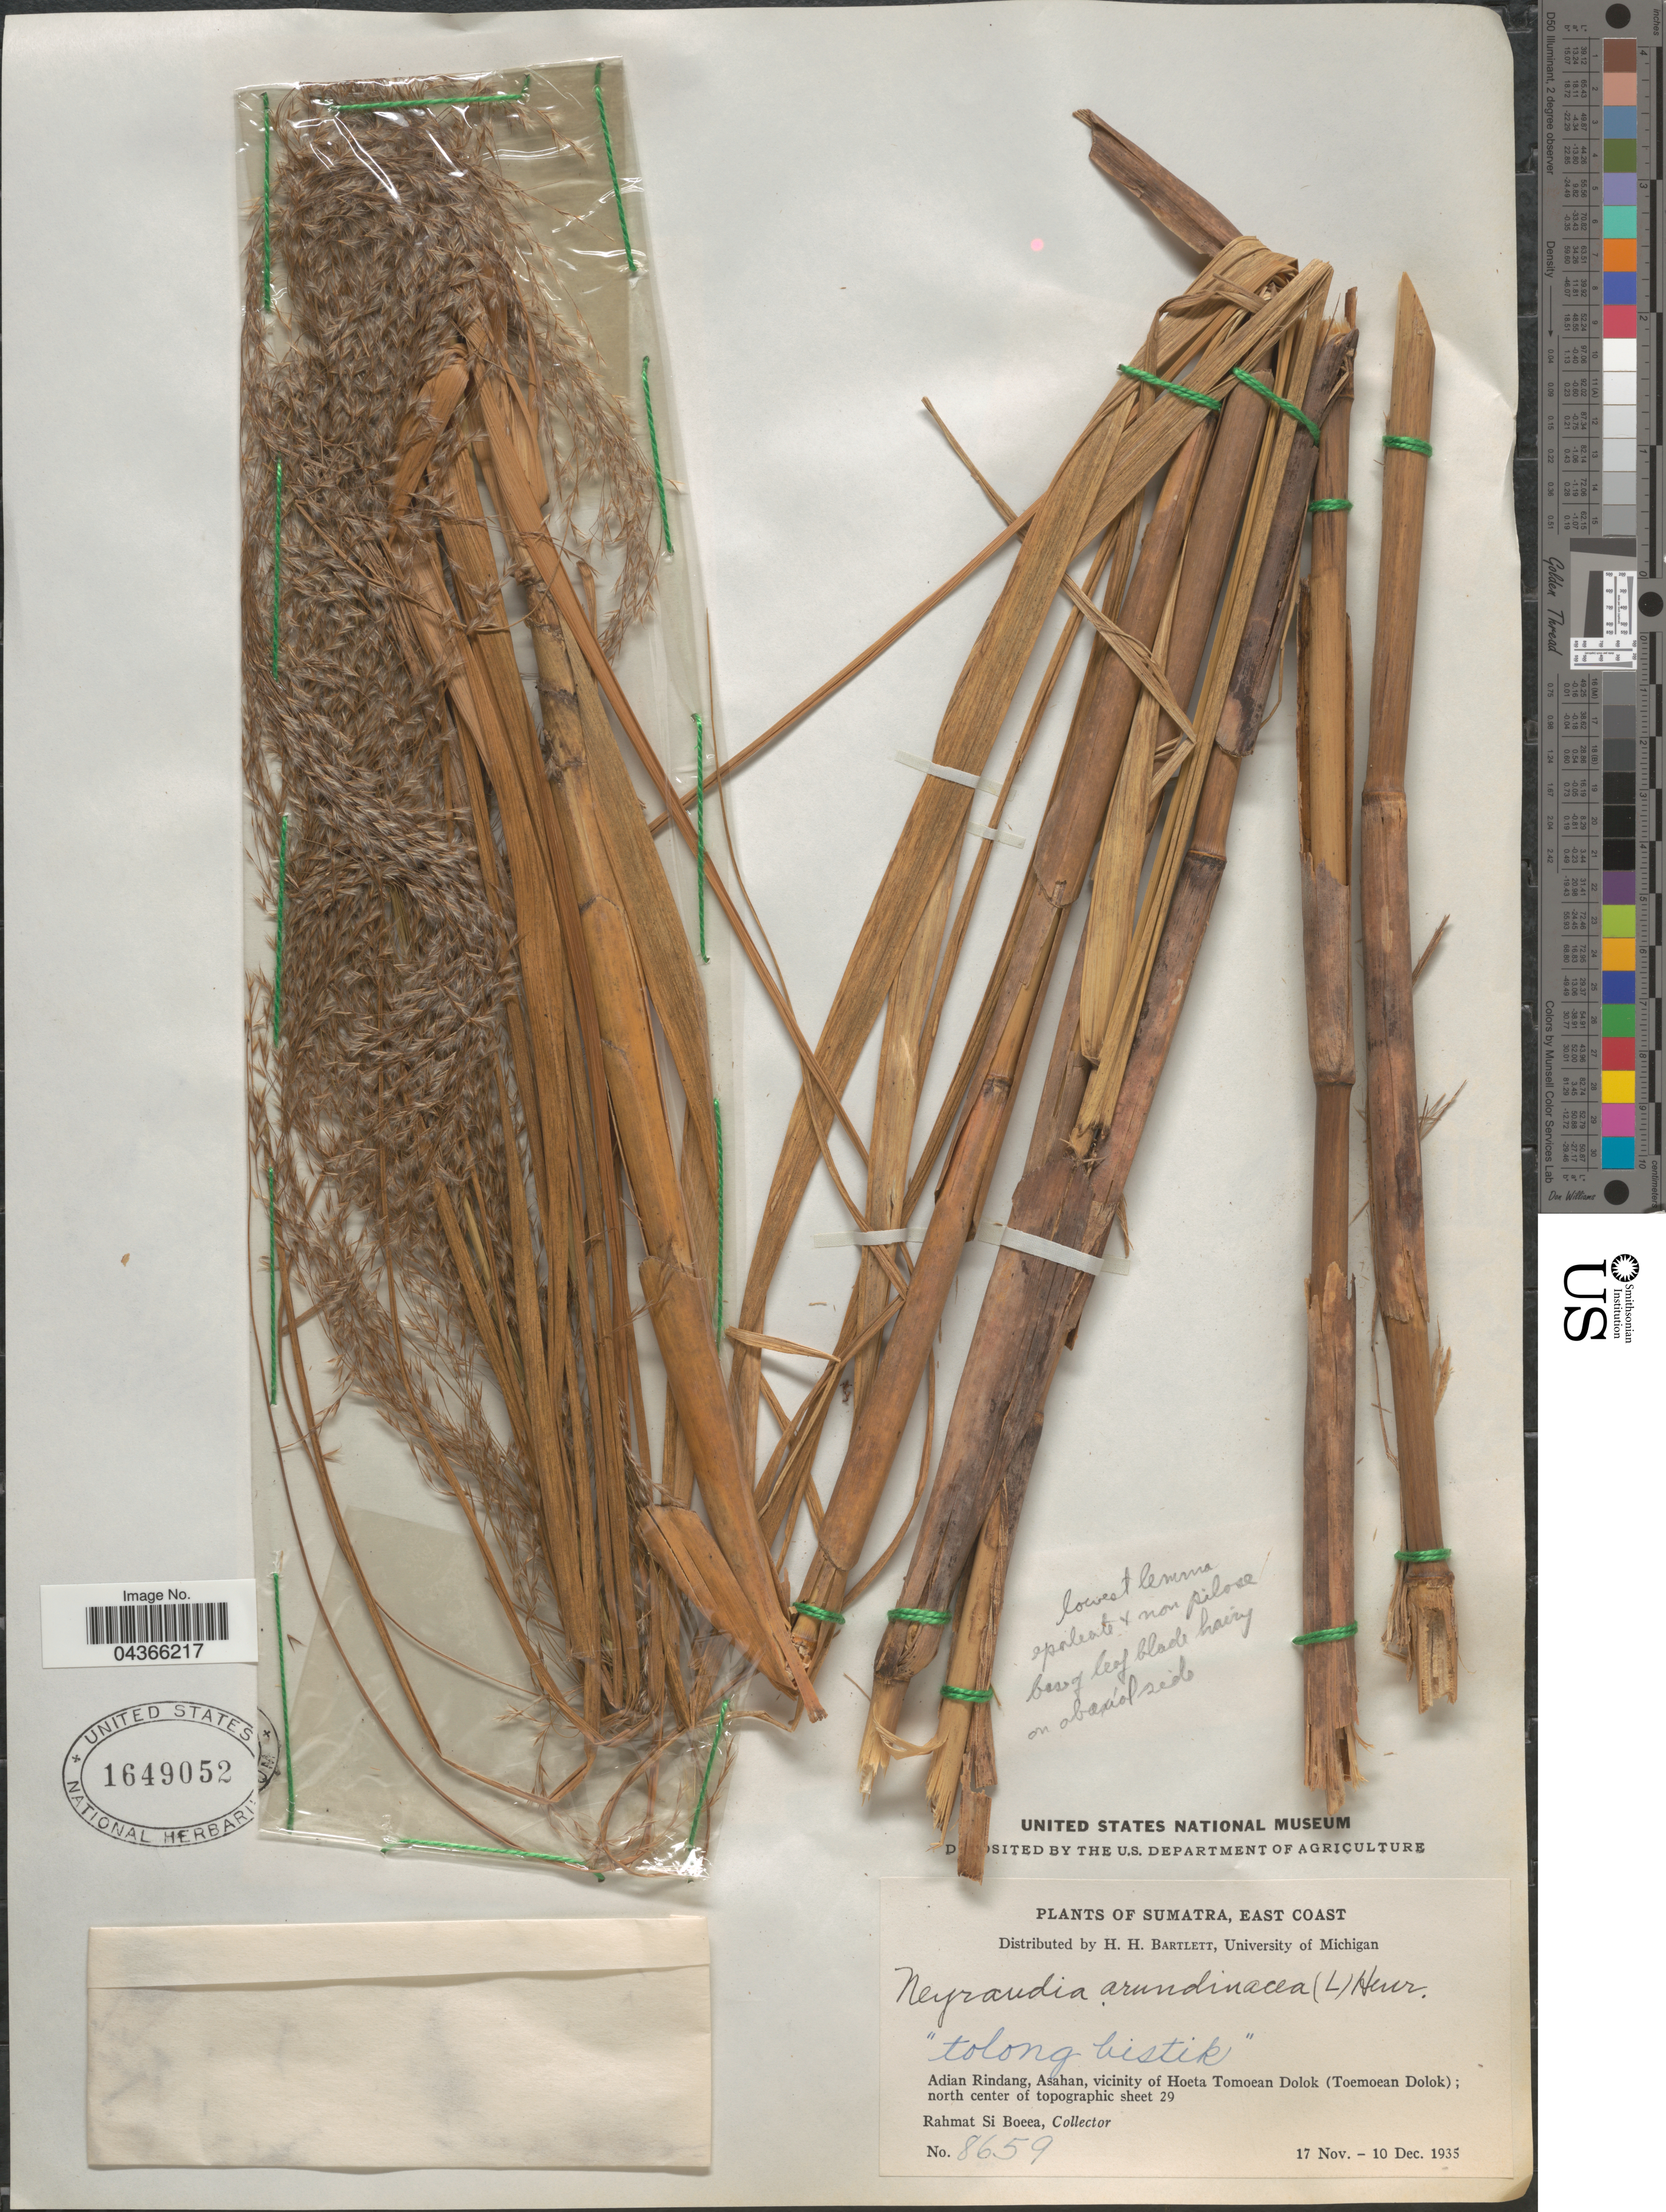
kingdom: Plantae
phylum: Tracheophyta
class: Liliopsida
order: Poales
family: Poaceae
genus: Neyraudia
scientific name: Neyraudia arundinacea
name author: (L.) Henr.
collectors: Rahmat Si Boeea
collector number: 8659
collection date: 1935-11-17/1935-12-10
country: Indonesia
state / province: Sumatra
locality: East Coast. Adian Rindang, Asahan, vicinity of Hoeta Tomoean Dolok (Toemoean Dolok); north center of topographic sheet 29.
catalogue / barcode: US 1649052